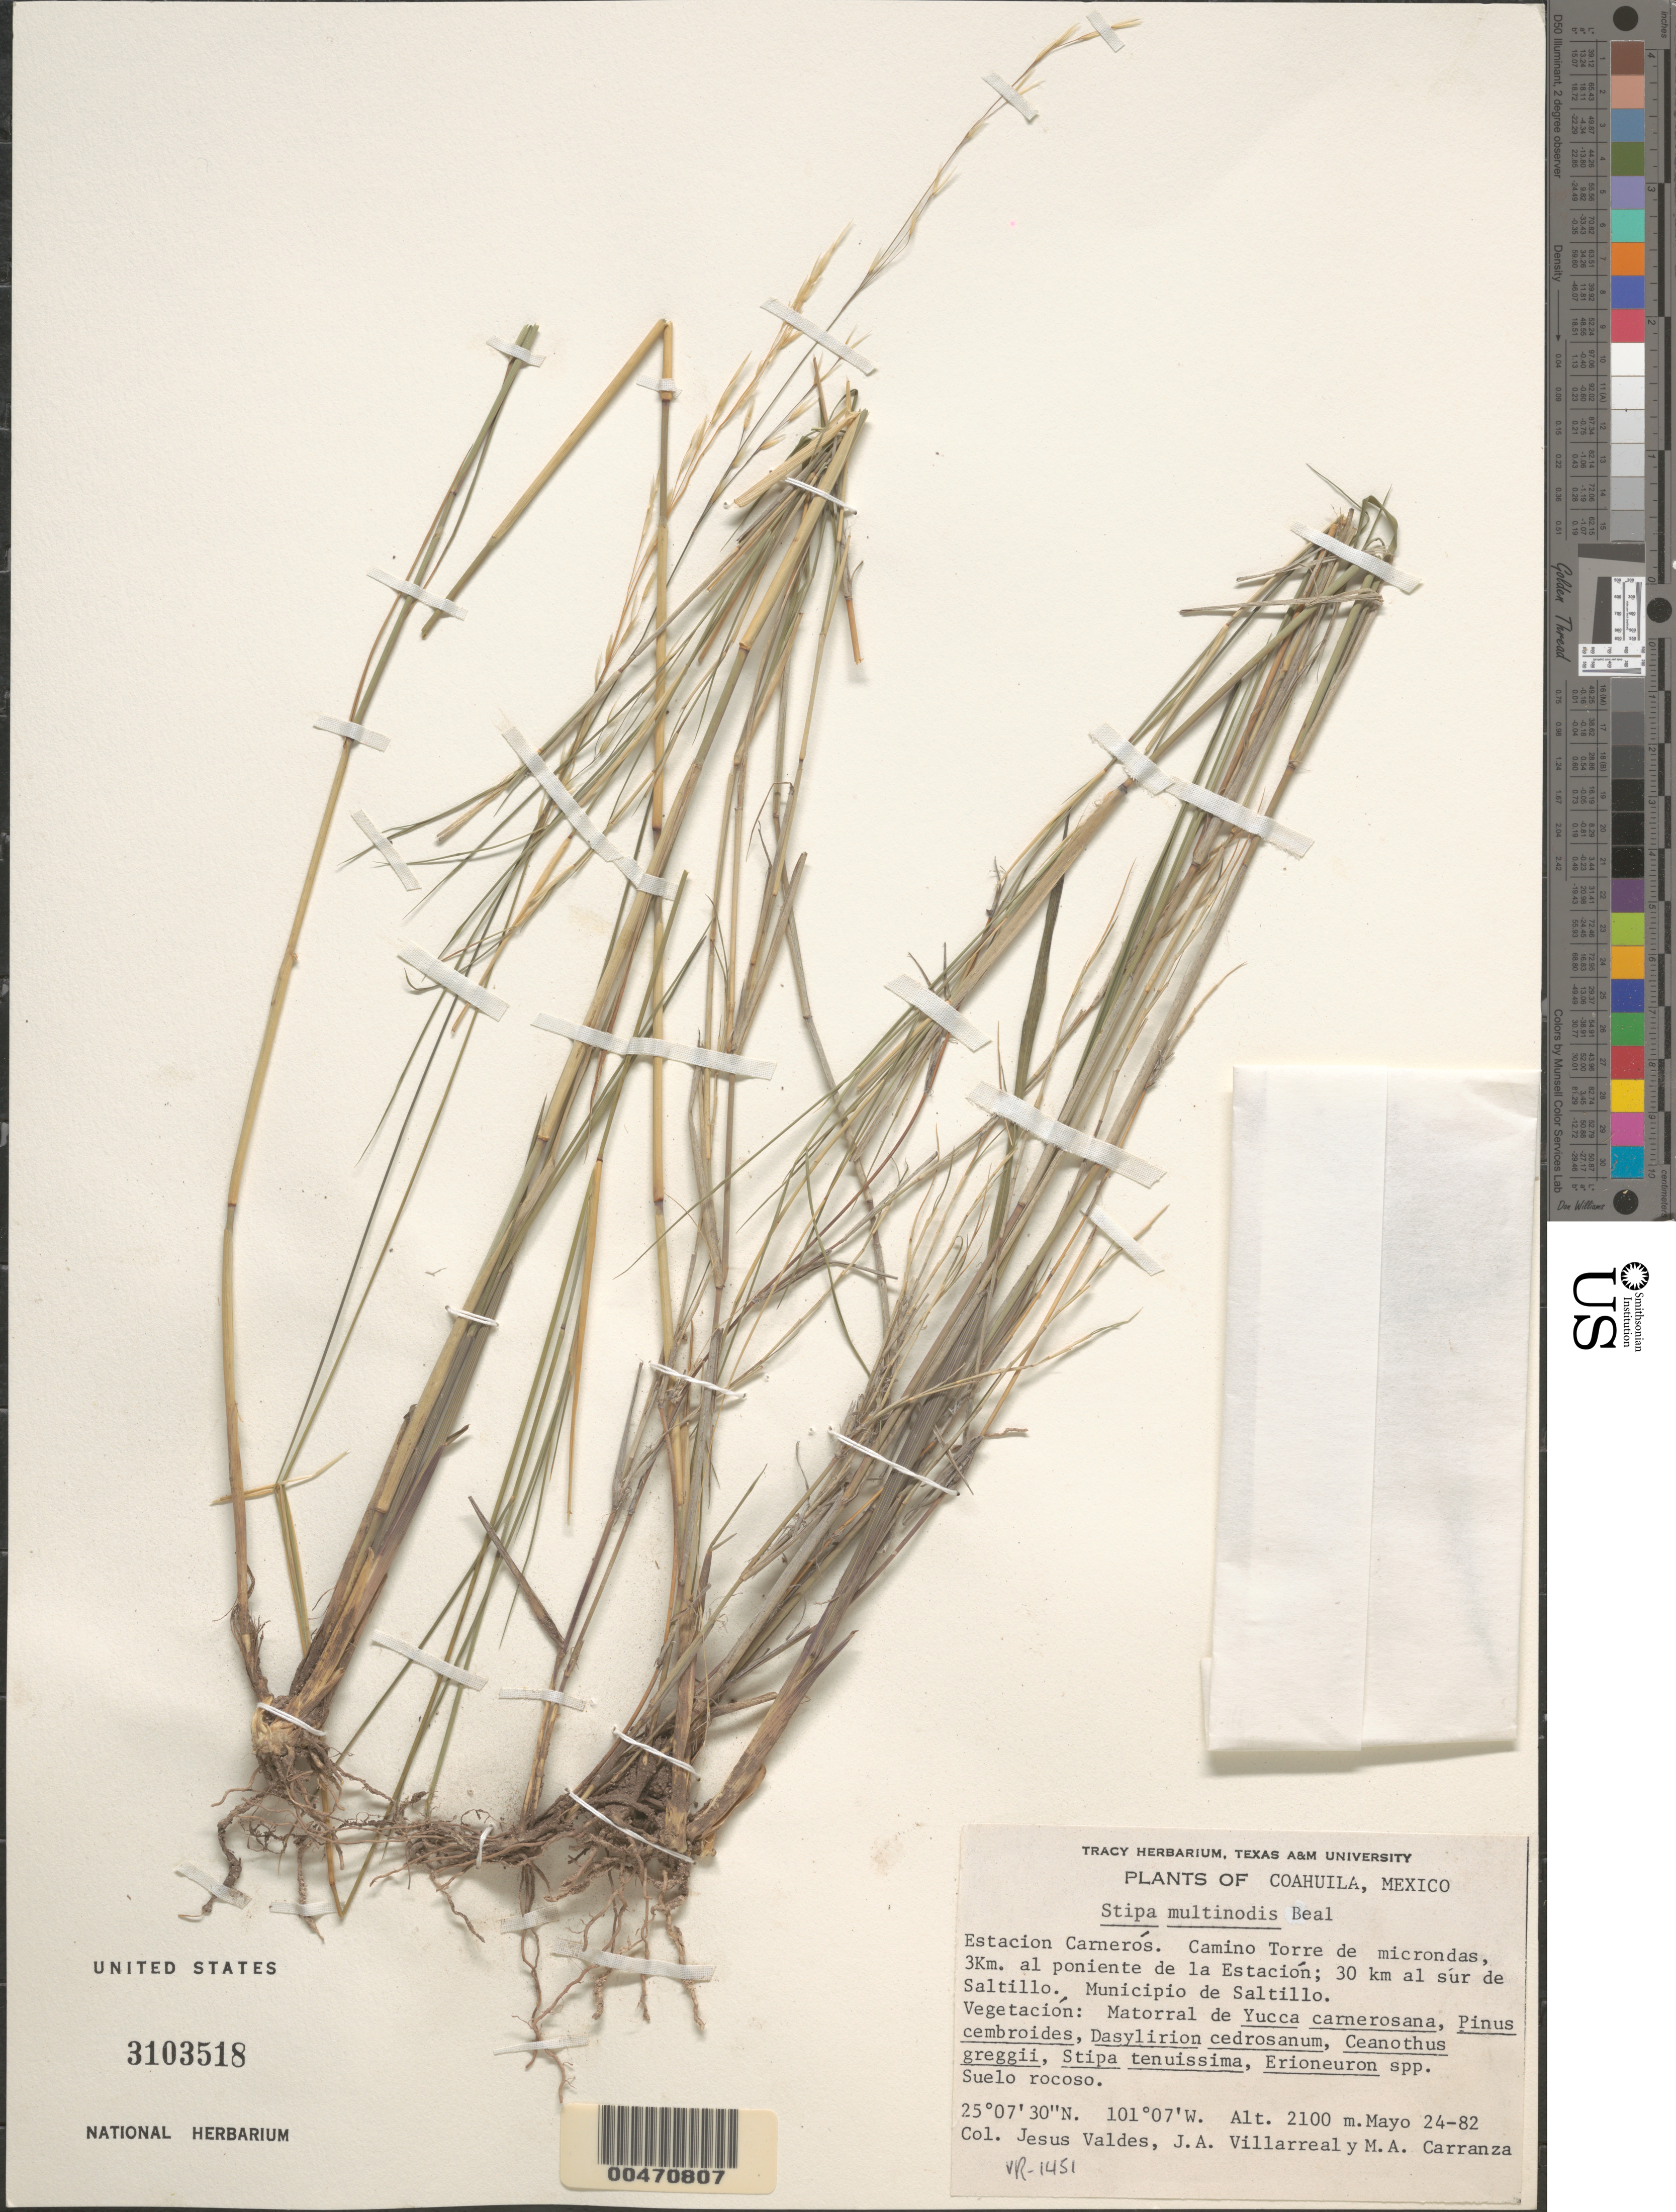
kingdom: Plantae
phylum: Tracheophyta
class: Liliopsida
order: Poales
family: Poaceae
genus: Stipa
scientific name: Stipa multinodis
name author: Scribn. ex W.J. Beal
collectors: J. Valdés-Reyna, J. Villarreal & M. Carranza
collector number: VR-1451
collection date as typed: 24 May 1982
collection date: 1982-05-24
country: Mexico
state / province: Coahuila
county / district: Saltillo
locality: Estacion Carnerós, microwave tower rd, 3 km W of Estación, 30 km S of Saltillo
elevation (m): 2100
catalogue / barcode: US 3103518